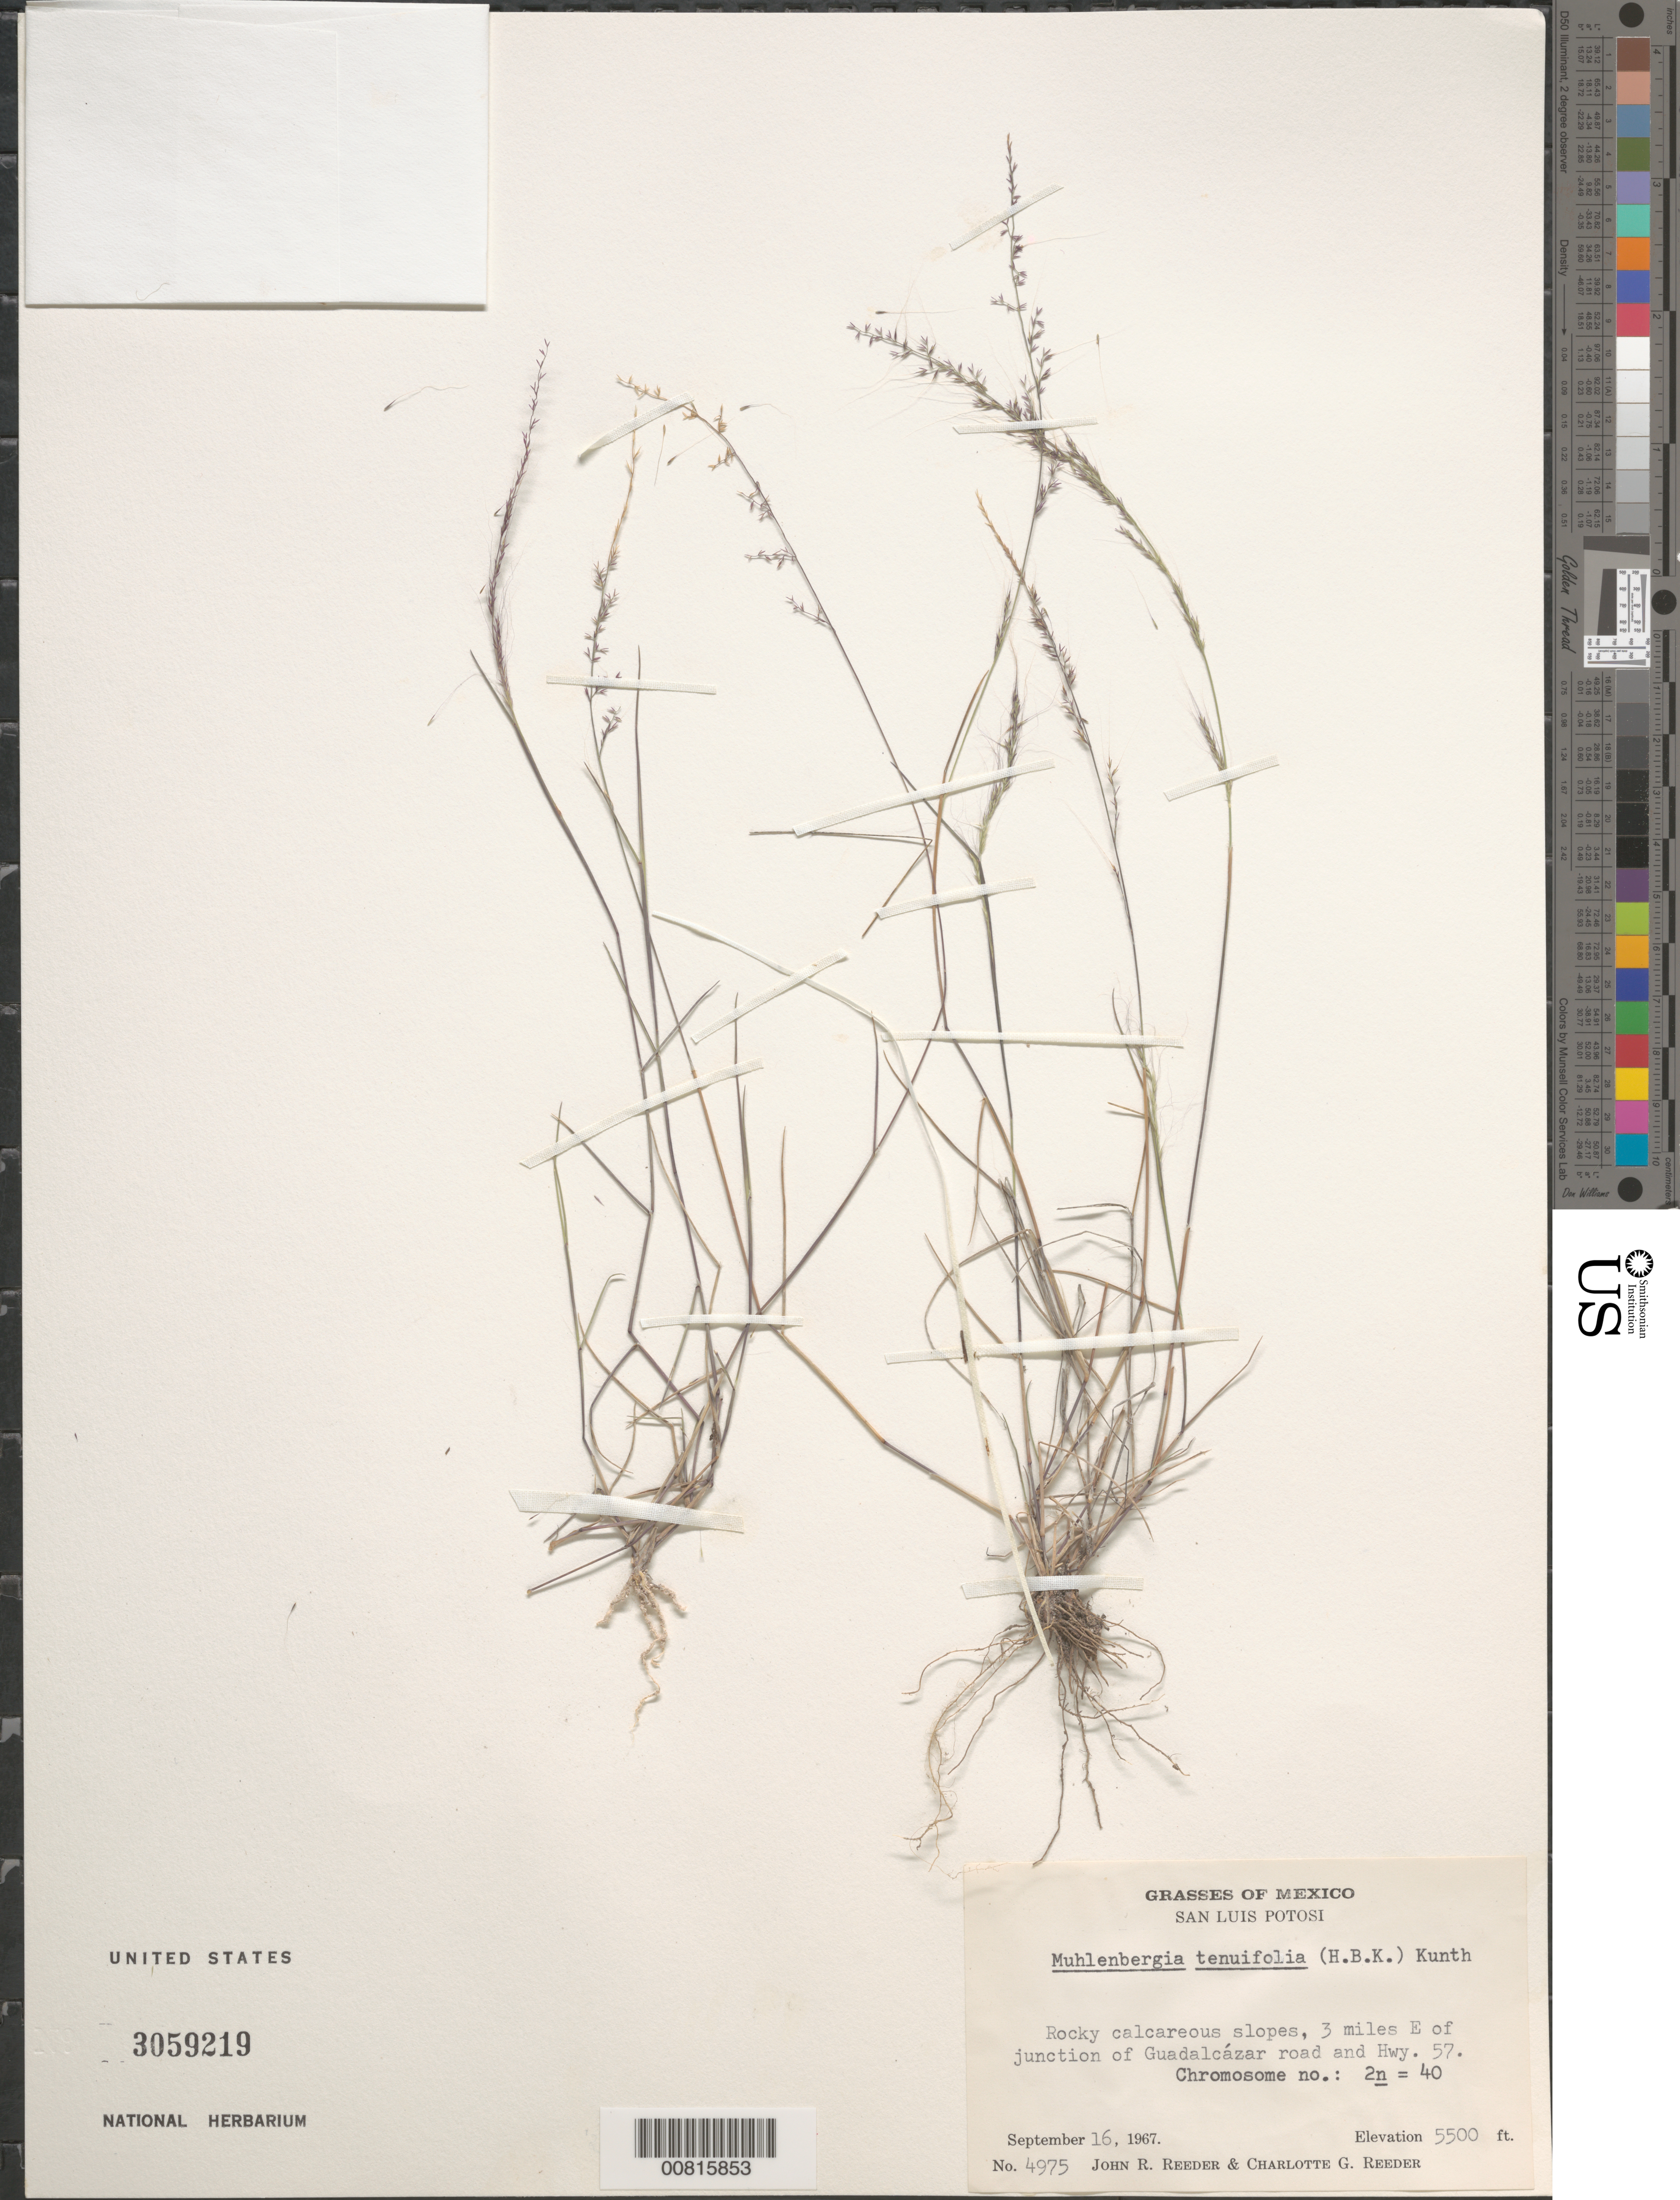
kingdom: Plantae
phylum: Tracheophyta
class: Liliopsida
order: Poales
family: Poaceae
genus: Muhlenbergia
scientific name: Muhlenbergia tenuifolia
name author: (Kunth) Kunth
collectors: J. R. Reeder & C. G. Reeder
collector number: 4975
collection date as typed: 16 Sep 1967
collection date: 1967-09-16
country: Mexico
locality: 3 mi E of Guadalcazar road and Hwy 57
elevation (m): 1676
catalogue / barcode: US 3059219